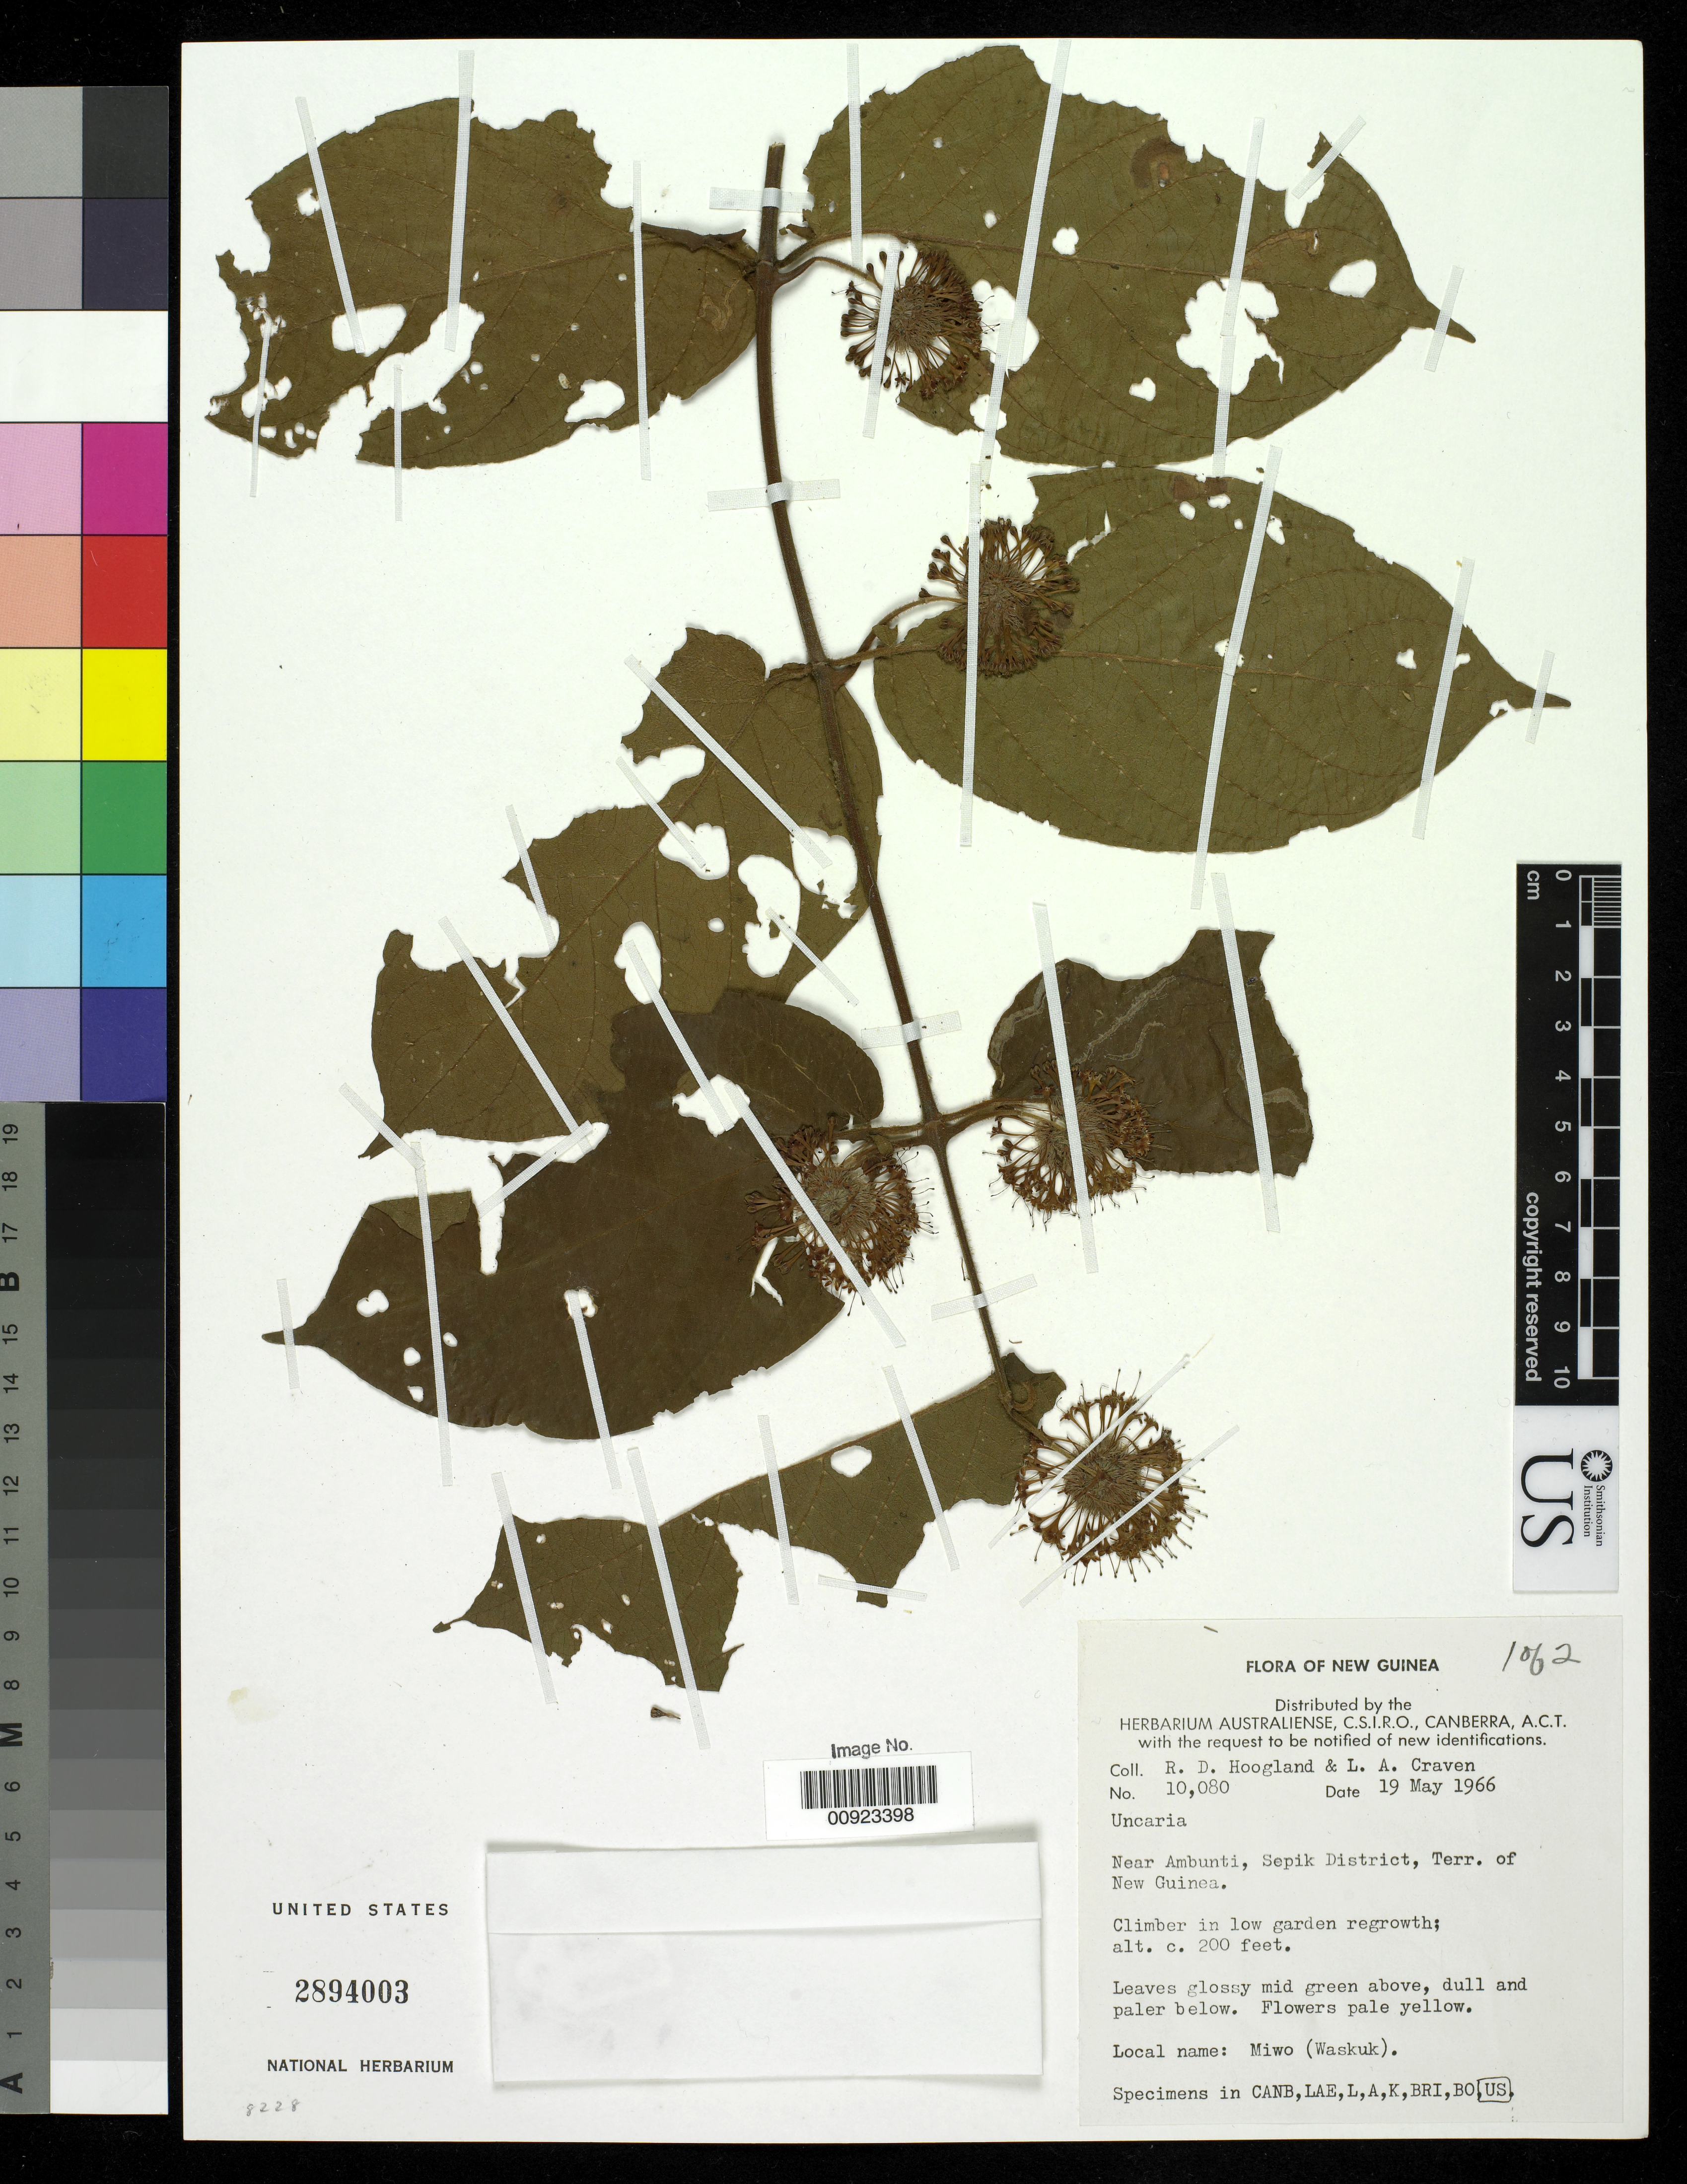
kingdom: Plantae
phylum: Tracheophyta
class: Magnoliopsida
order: Gentianales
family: Rubiaceae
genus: Uncaria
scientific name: Uncaria sp.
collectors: R. D. Hoogland & L. A. Craven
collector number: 10080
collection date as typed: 19 May 1966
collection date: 1966-05-19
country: Papua New Guinea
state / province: East Sepik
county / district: Ambunti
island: New Guinea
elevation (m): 61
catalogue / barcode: US 2894003